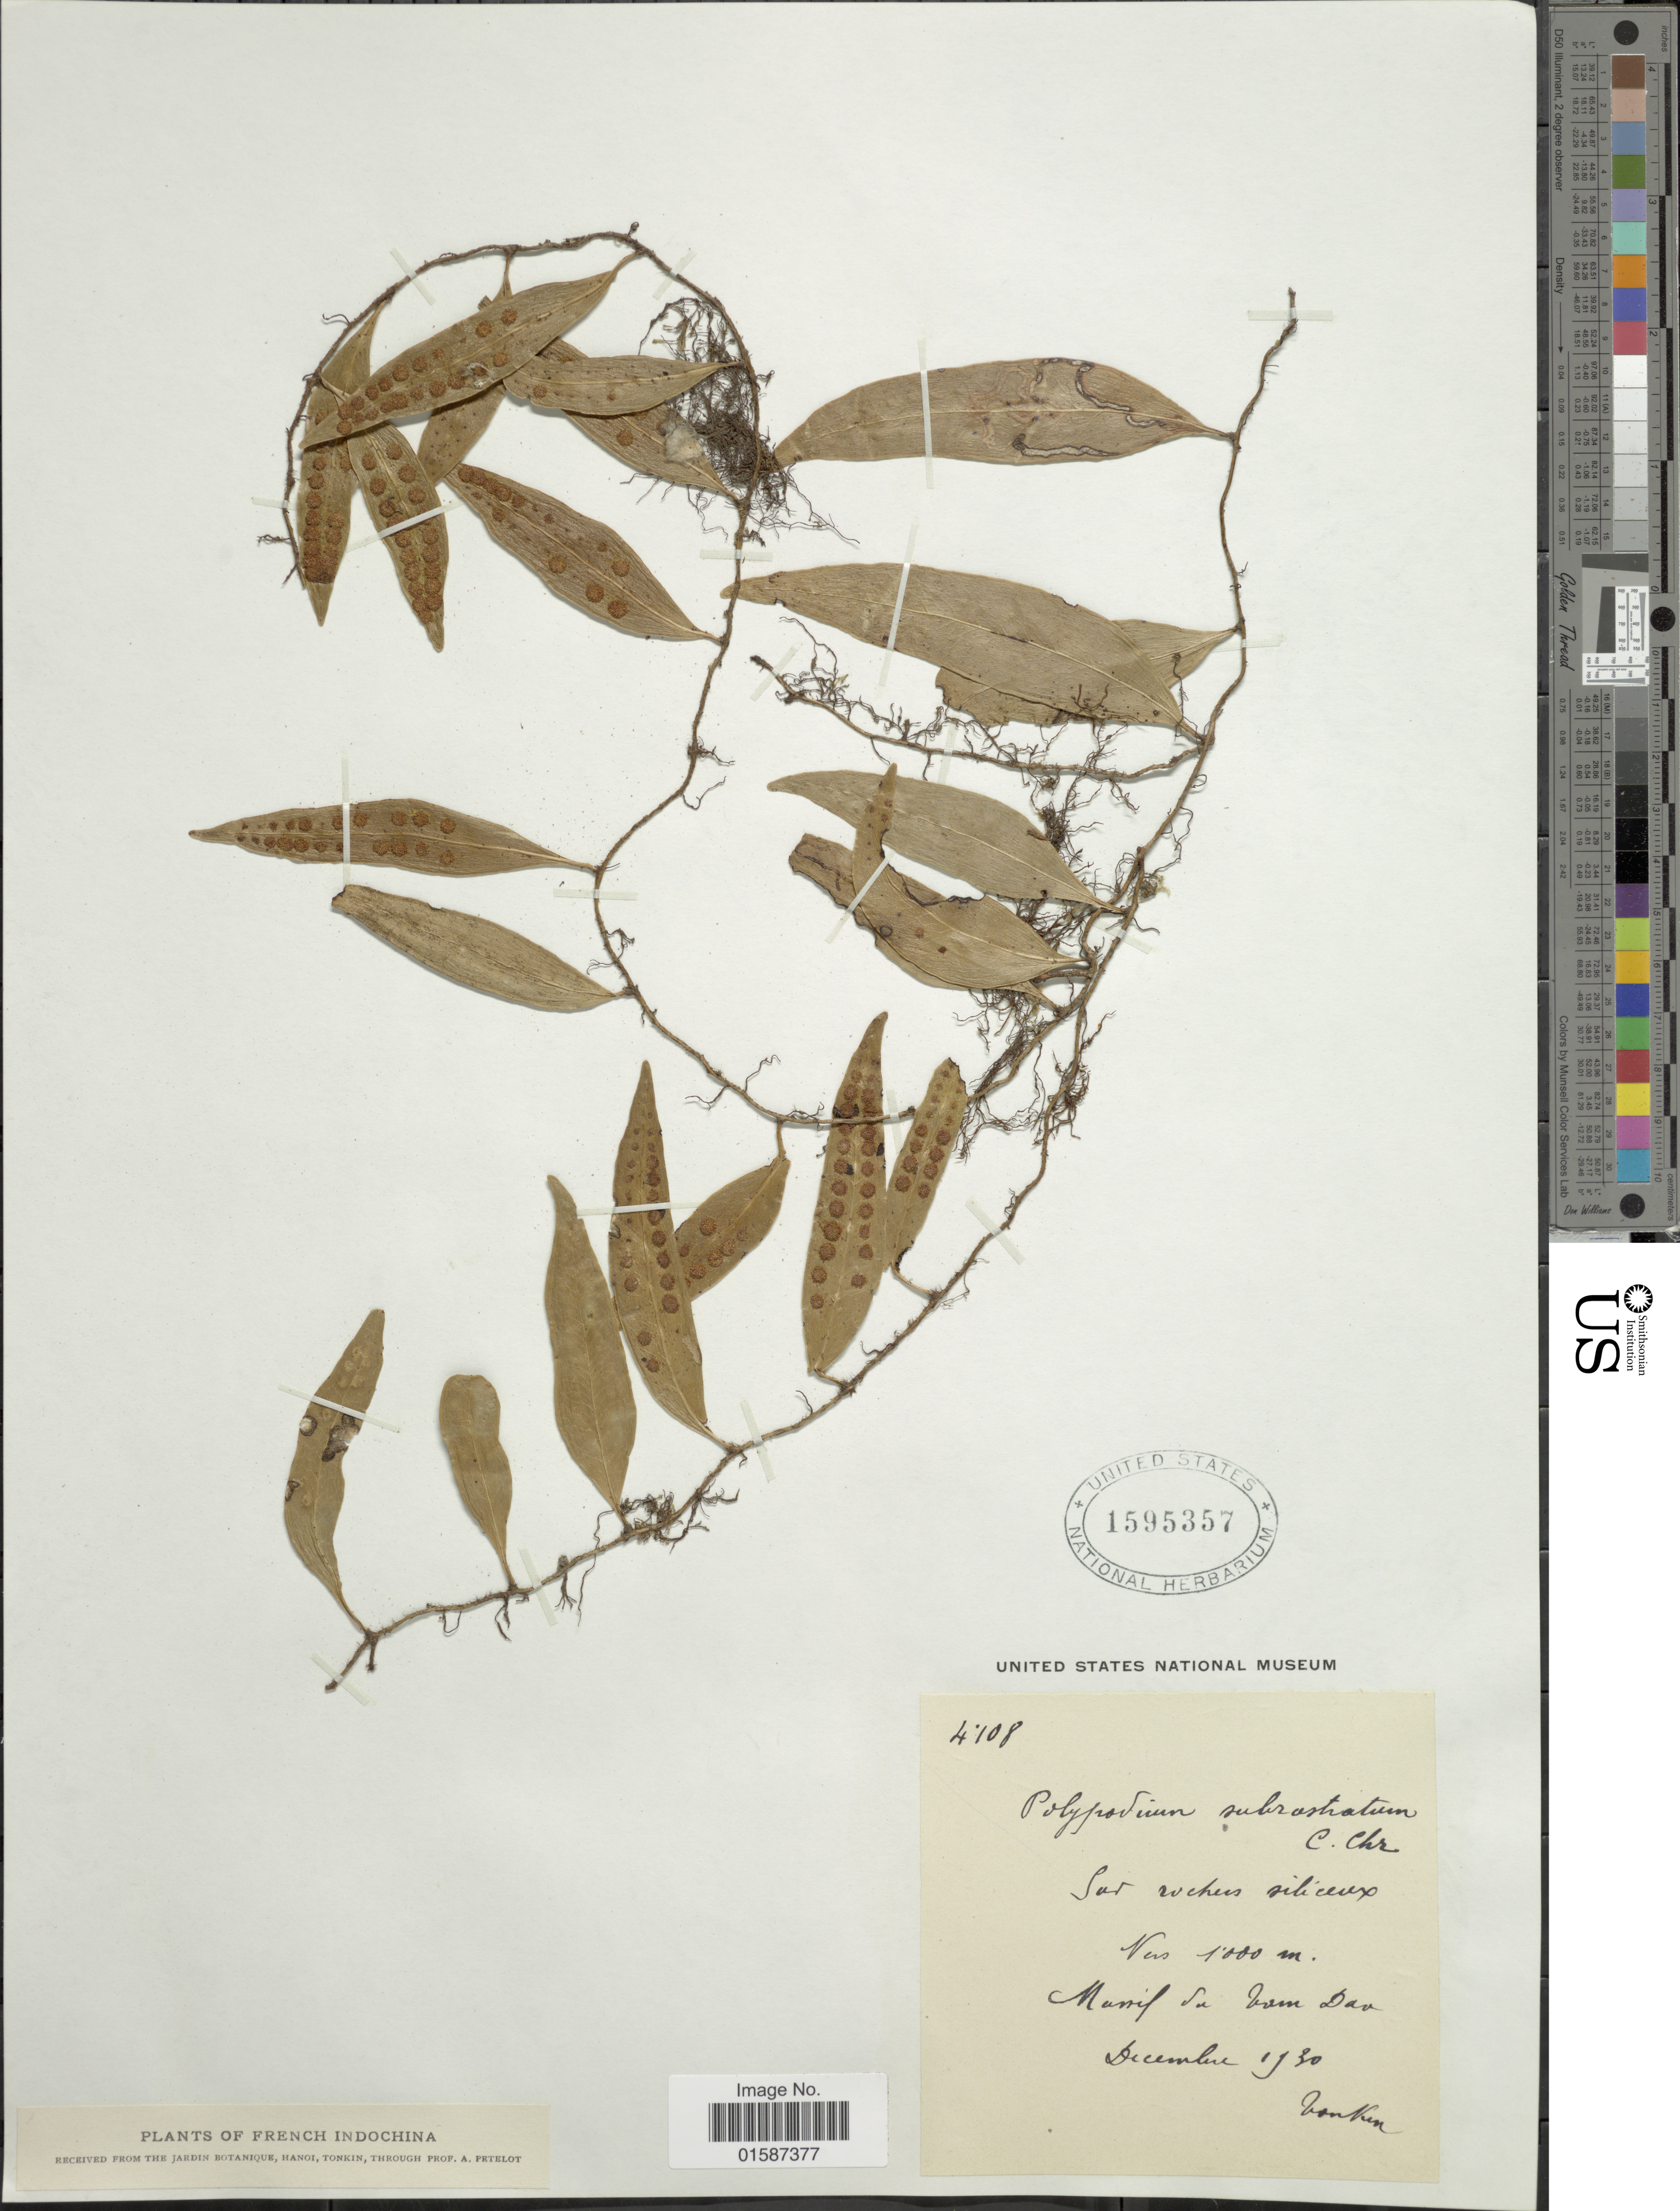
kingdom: Plantae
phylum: Tracheophyta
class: Polypodiopsida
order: Polypodiales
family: Polypodiaceae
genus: Lemmaphyllum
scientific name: Lemmaphyllum subrostratum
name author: (C. Chr.) Ching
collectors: A. Petelot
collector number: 4108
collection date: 1930-12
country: Vietnam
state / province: Ha Noi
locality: Tonkin. Masif la Bam Dao [interpreted]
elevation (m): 1000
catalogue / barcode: US 1595357